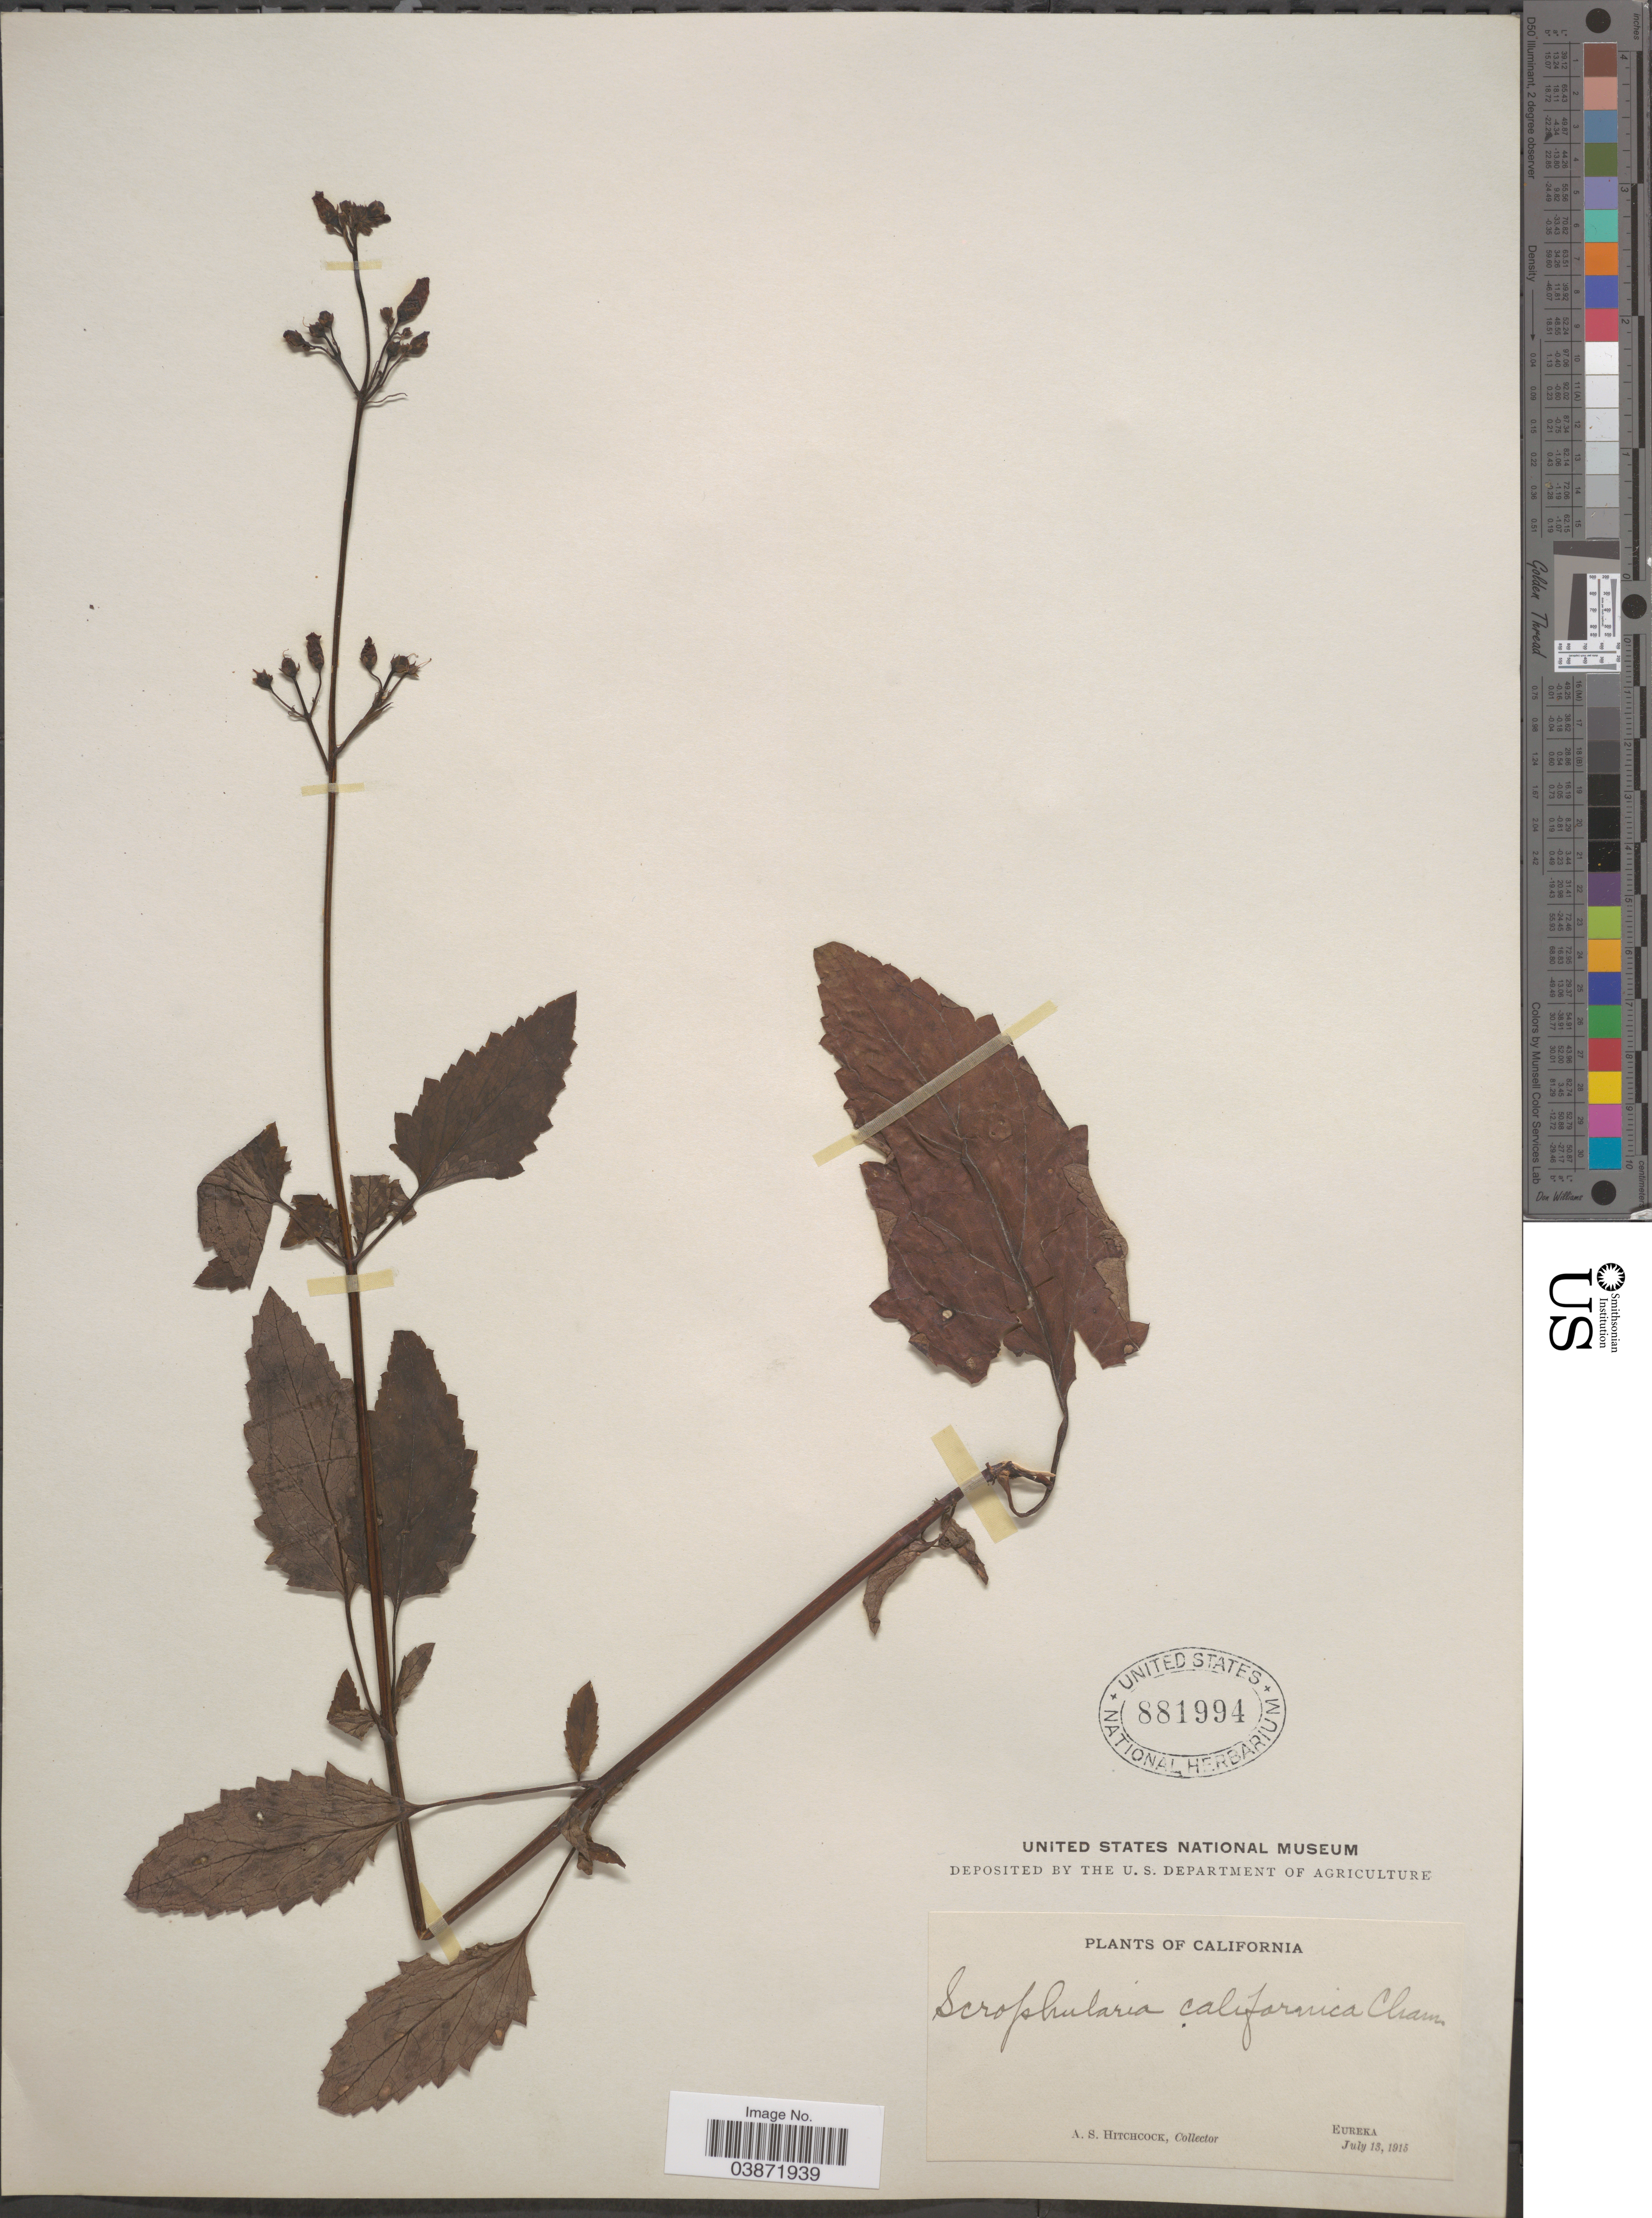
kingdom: Plantae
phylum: Tracheophyta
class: Magnoliopsida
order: Lamiales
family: Scrophulariaceae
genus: Scrophularia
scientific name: Scrophularia californica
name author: Cham. & Schltdl.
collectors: A. S. Hitchcock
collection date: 1915-07-13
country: United States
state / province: California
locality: Eureka.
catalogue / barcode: US 881994